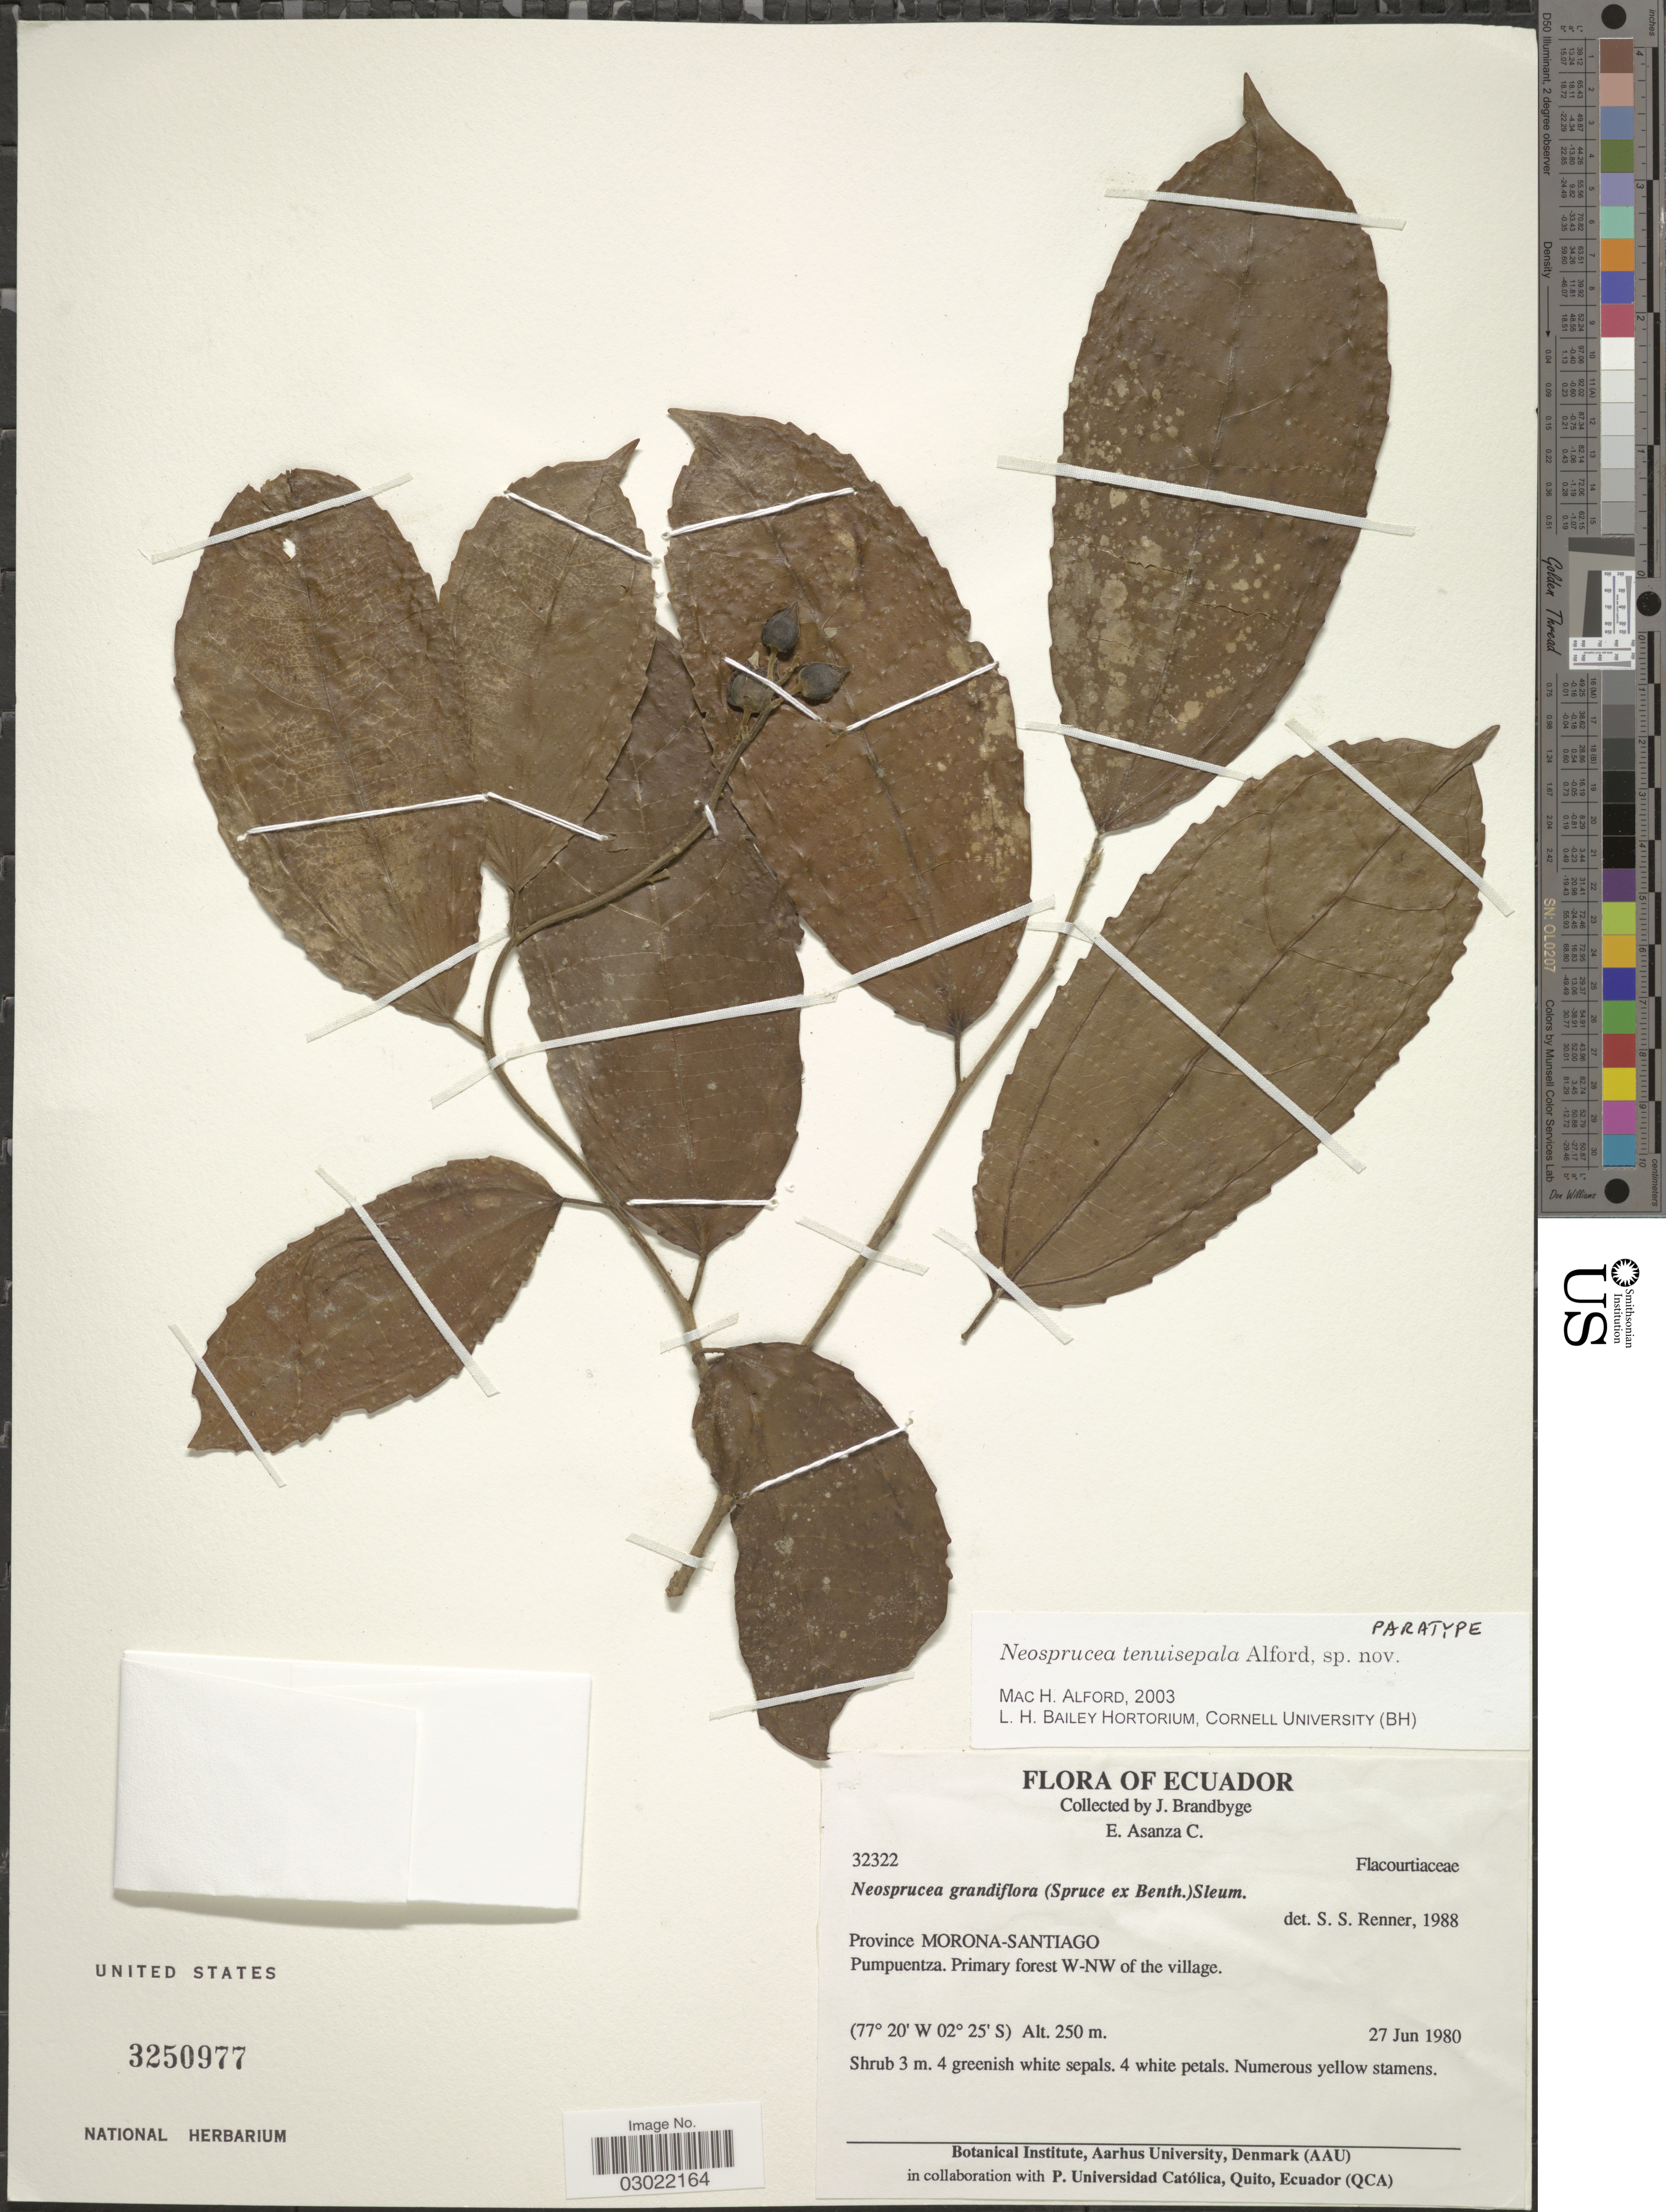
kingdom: Plantae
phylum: Tracheophyta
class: Magnoliopsida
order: Malpighiales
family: Salicaceae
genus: Neosprucea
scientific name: Neosprucea grandiflora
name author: (Spruce ex Benth.) Sleumer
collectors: J. Brandbyge & E. Asanza C.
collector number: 32322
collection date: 1980-06-27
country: Ecuador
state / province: Morona-Santiago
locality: Pumpuentza. Primary forest W-NW of the village.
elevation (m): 250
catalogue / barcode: US 3250977